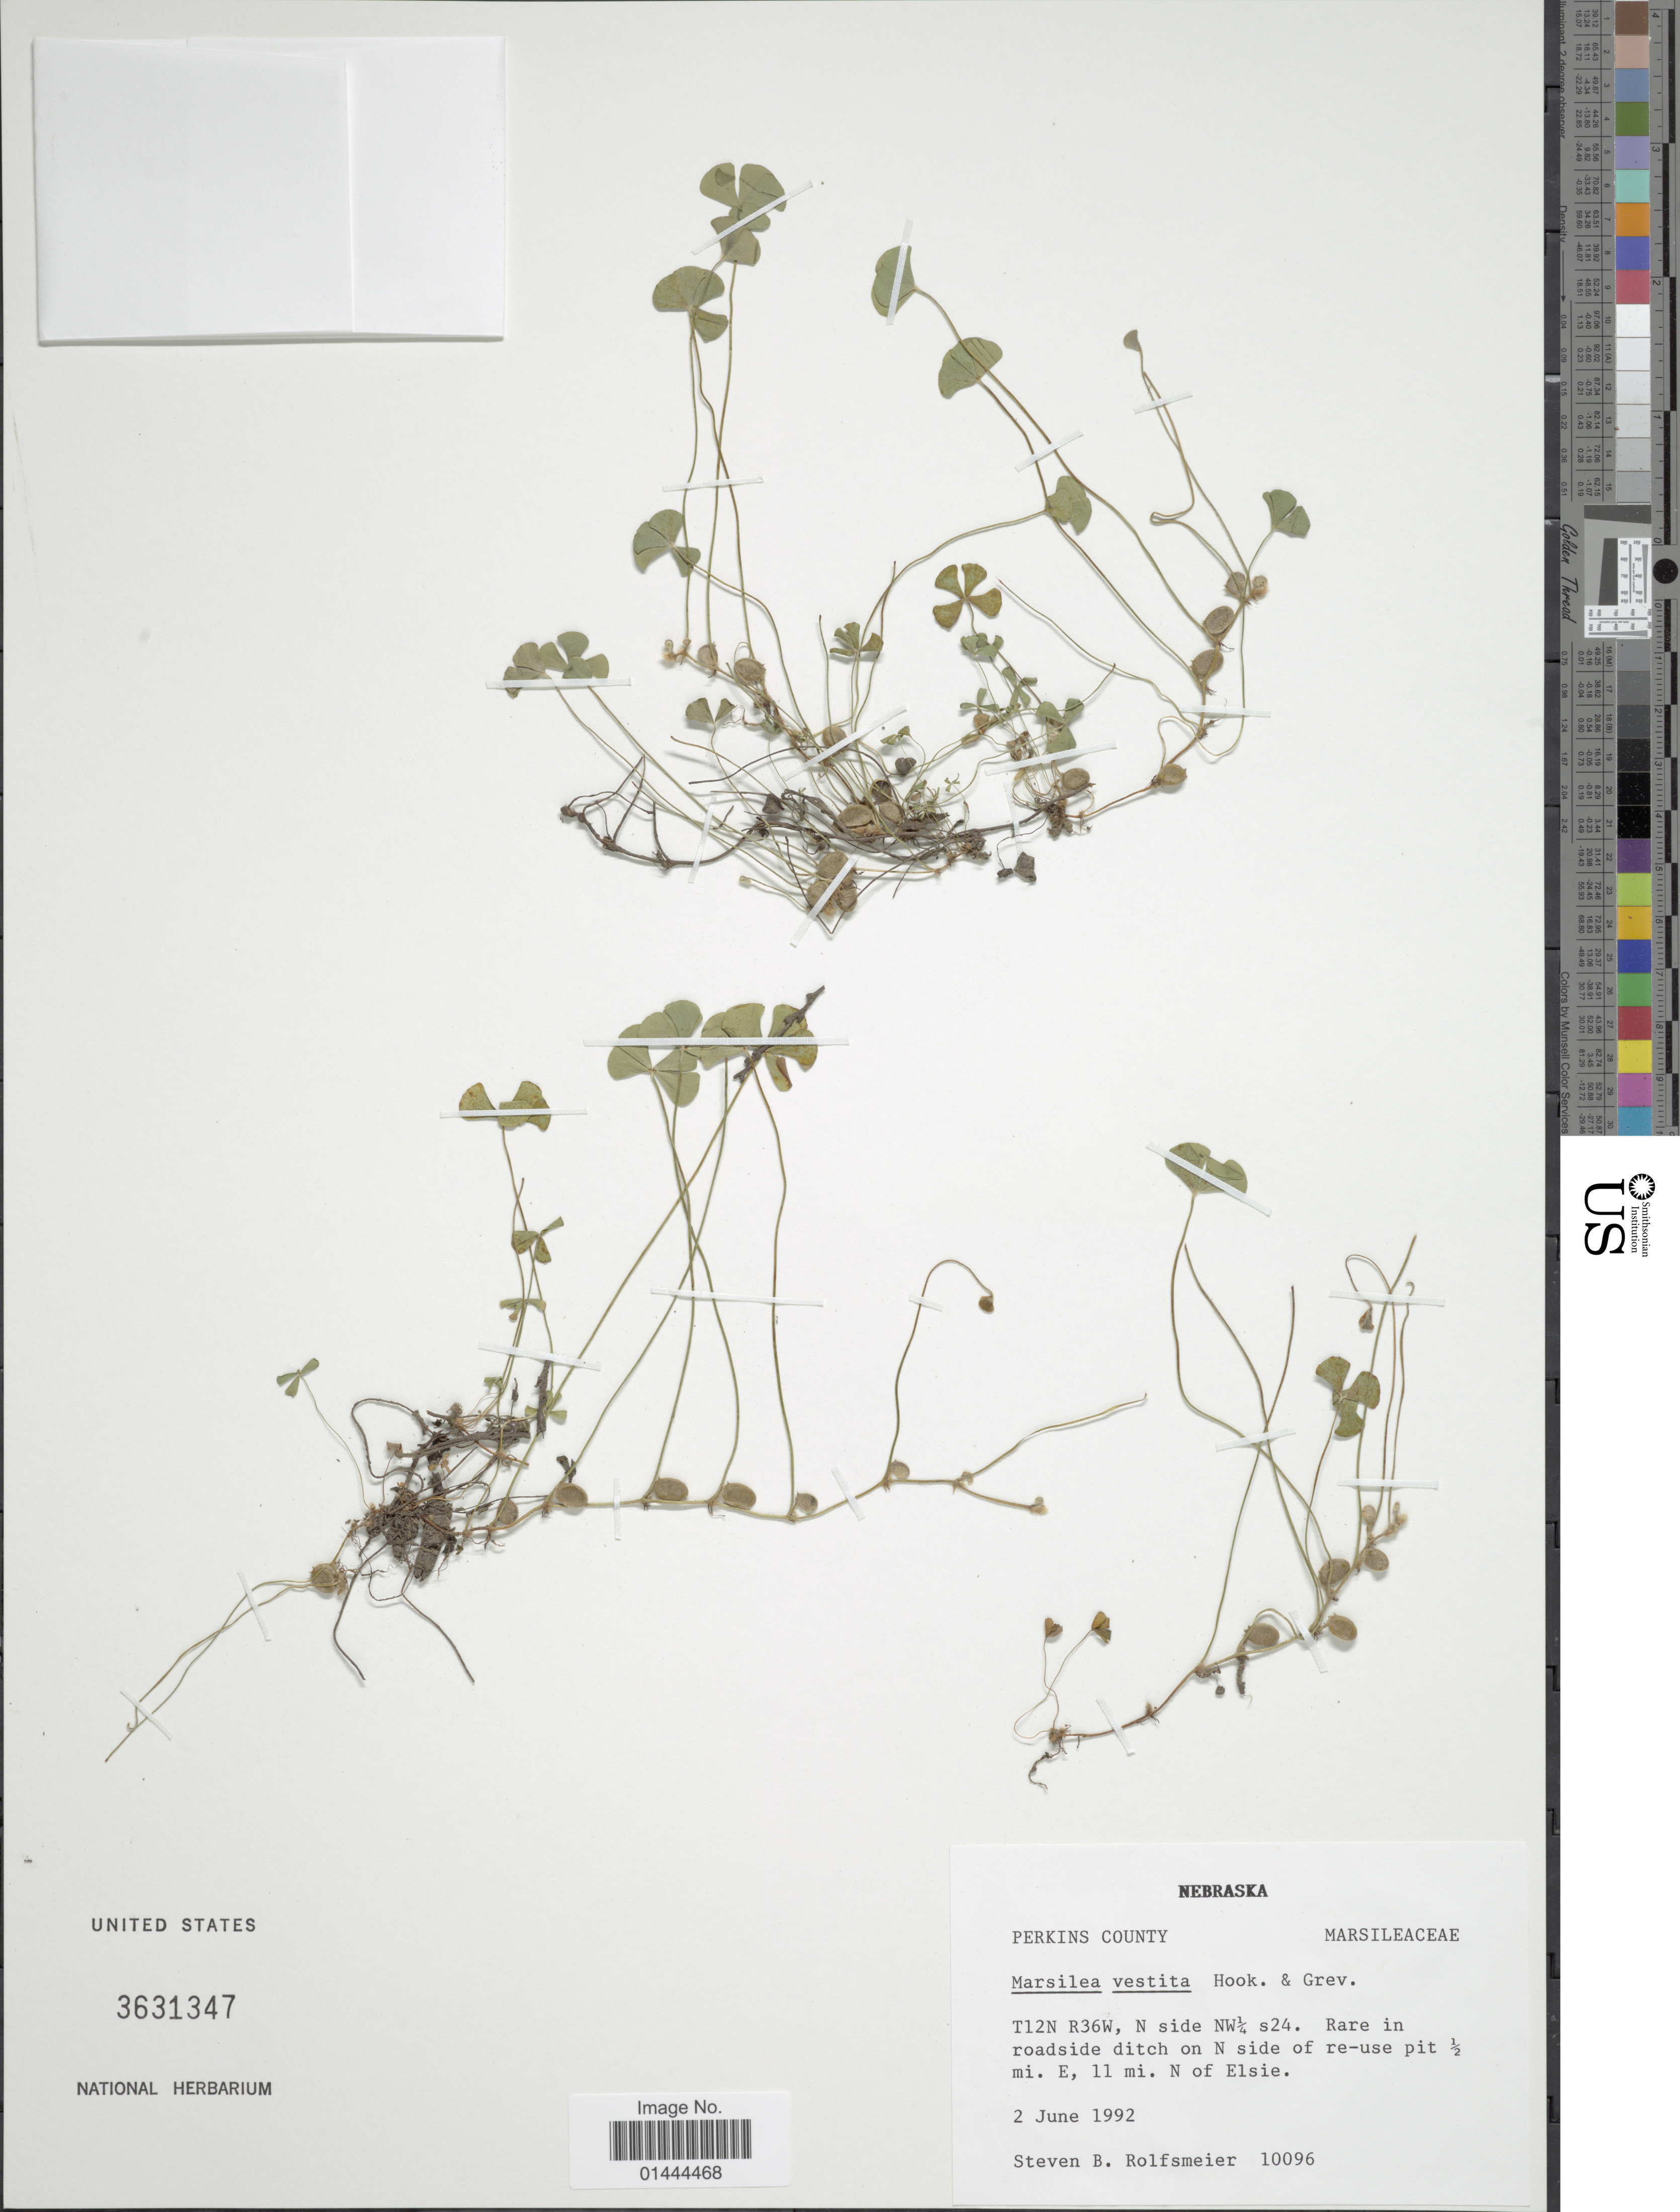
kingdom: Plantae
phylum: Tracheophyta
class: Polypodiopsida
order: Salviniales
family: Marsileaceae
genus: Marsilea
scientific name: Marsilea vestita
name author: Hook. & Grev.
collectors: S. Rolfsmeier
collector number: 10096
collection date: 1992-06-02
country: United States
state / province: Nebraska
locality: T12N R36W, N side NW¼ s24, rare in roadside ditch on N side re-use pit ½ mi. E., 11 mi. N of Elsie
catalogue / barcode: US 3631347